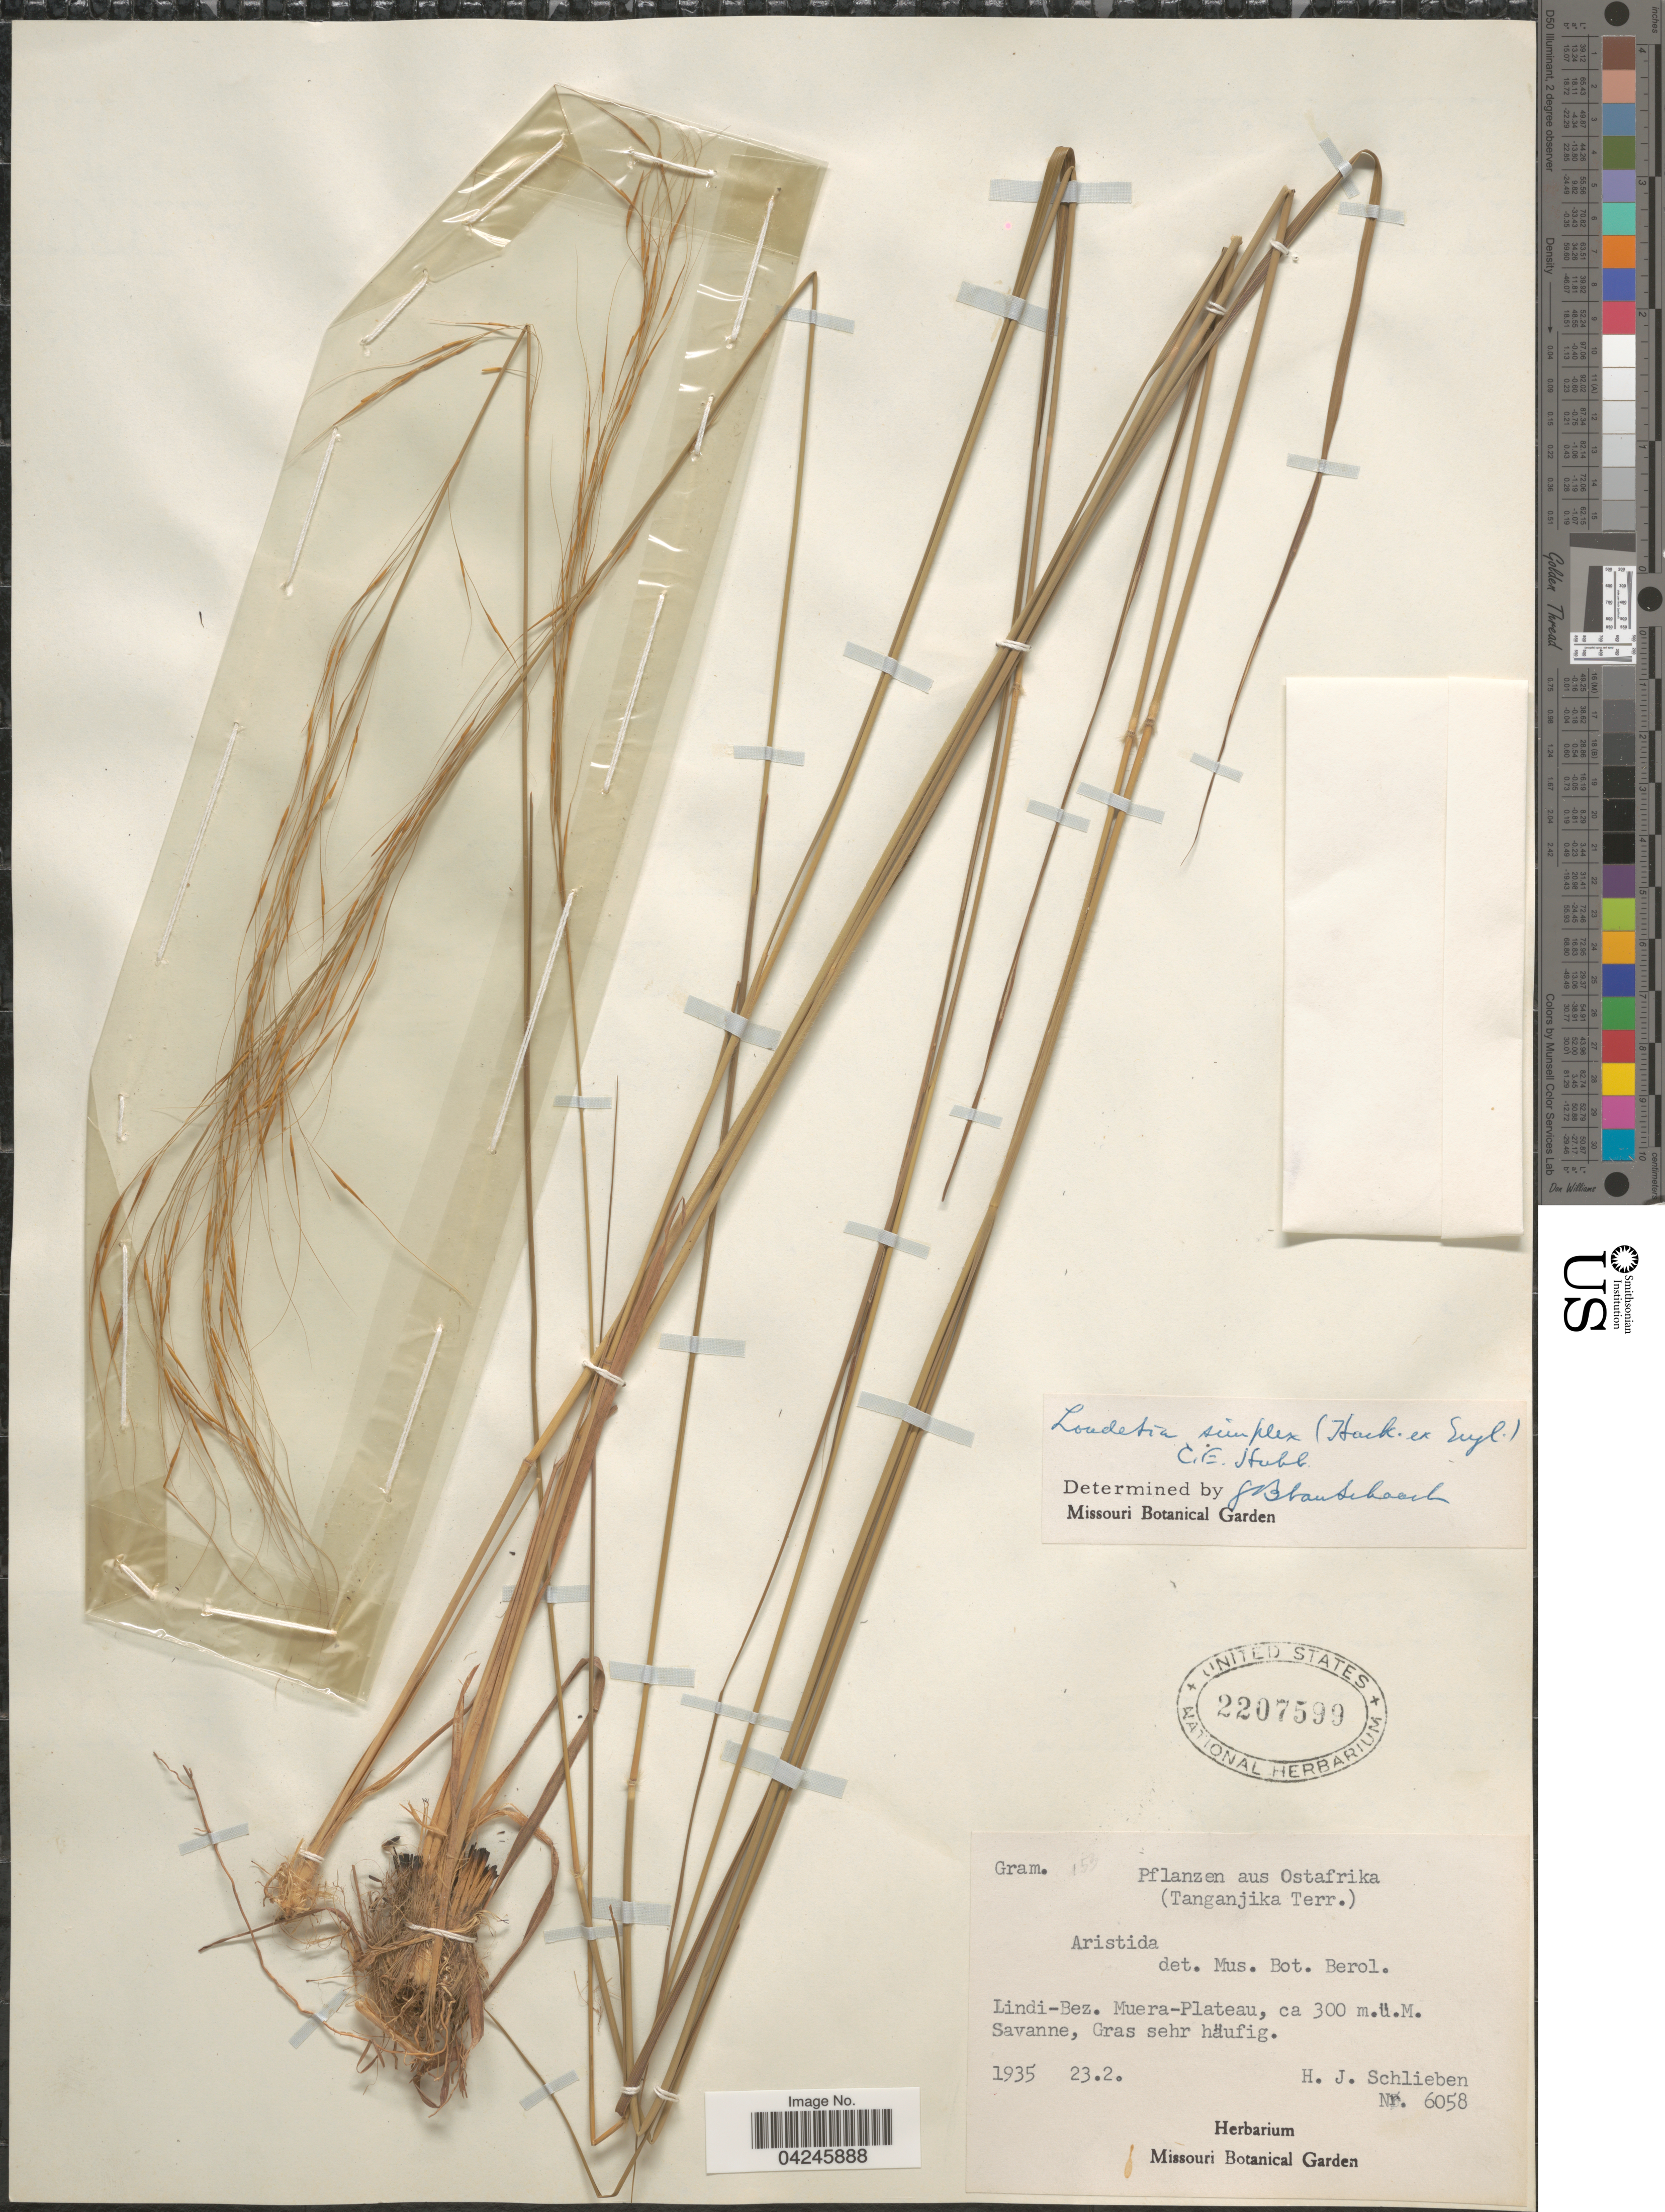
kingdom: Plantae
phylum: Tracheophyta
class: Liliopsida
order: Poales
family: Poaceae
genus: Loudetia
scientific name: Loudetia simplex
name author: (Nees) C.E. Hubb.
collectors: H. J. Schlieben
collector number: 6058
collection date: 1935-02-23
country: Tanzania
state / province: Lindi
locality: Ostafrika (Tanganjika Terr.). Lindi-Bez. Muera-Plateau.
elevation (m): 300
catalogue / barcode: US 2207599